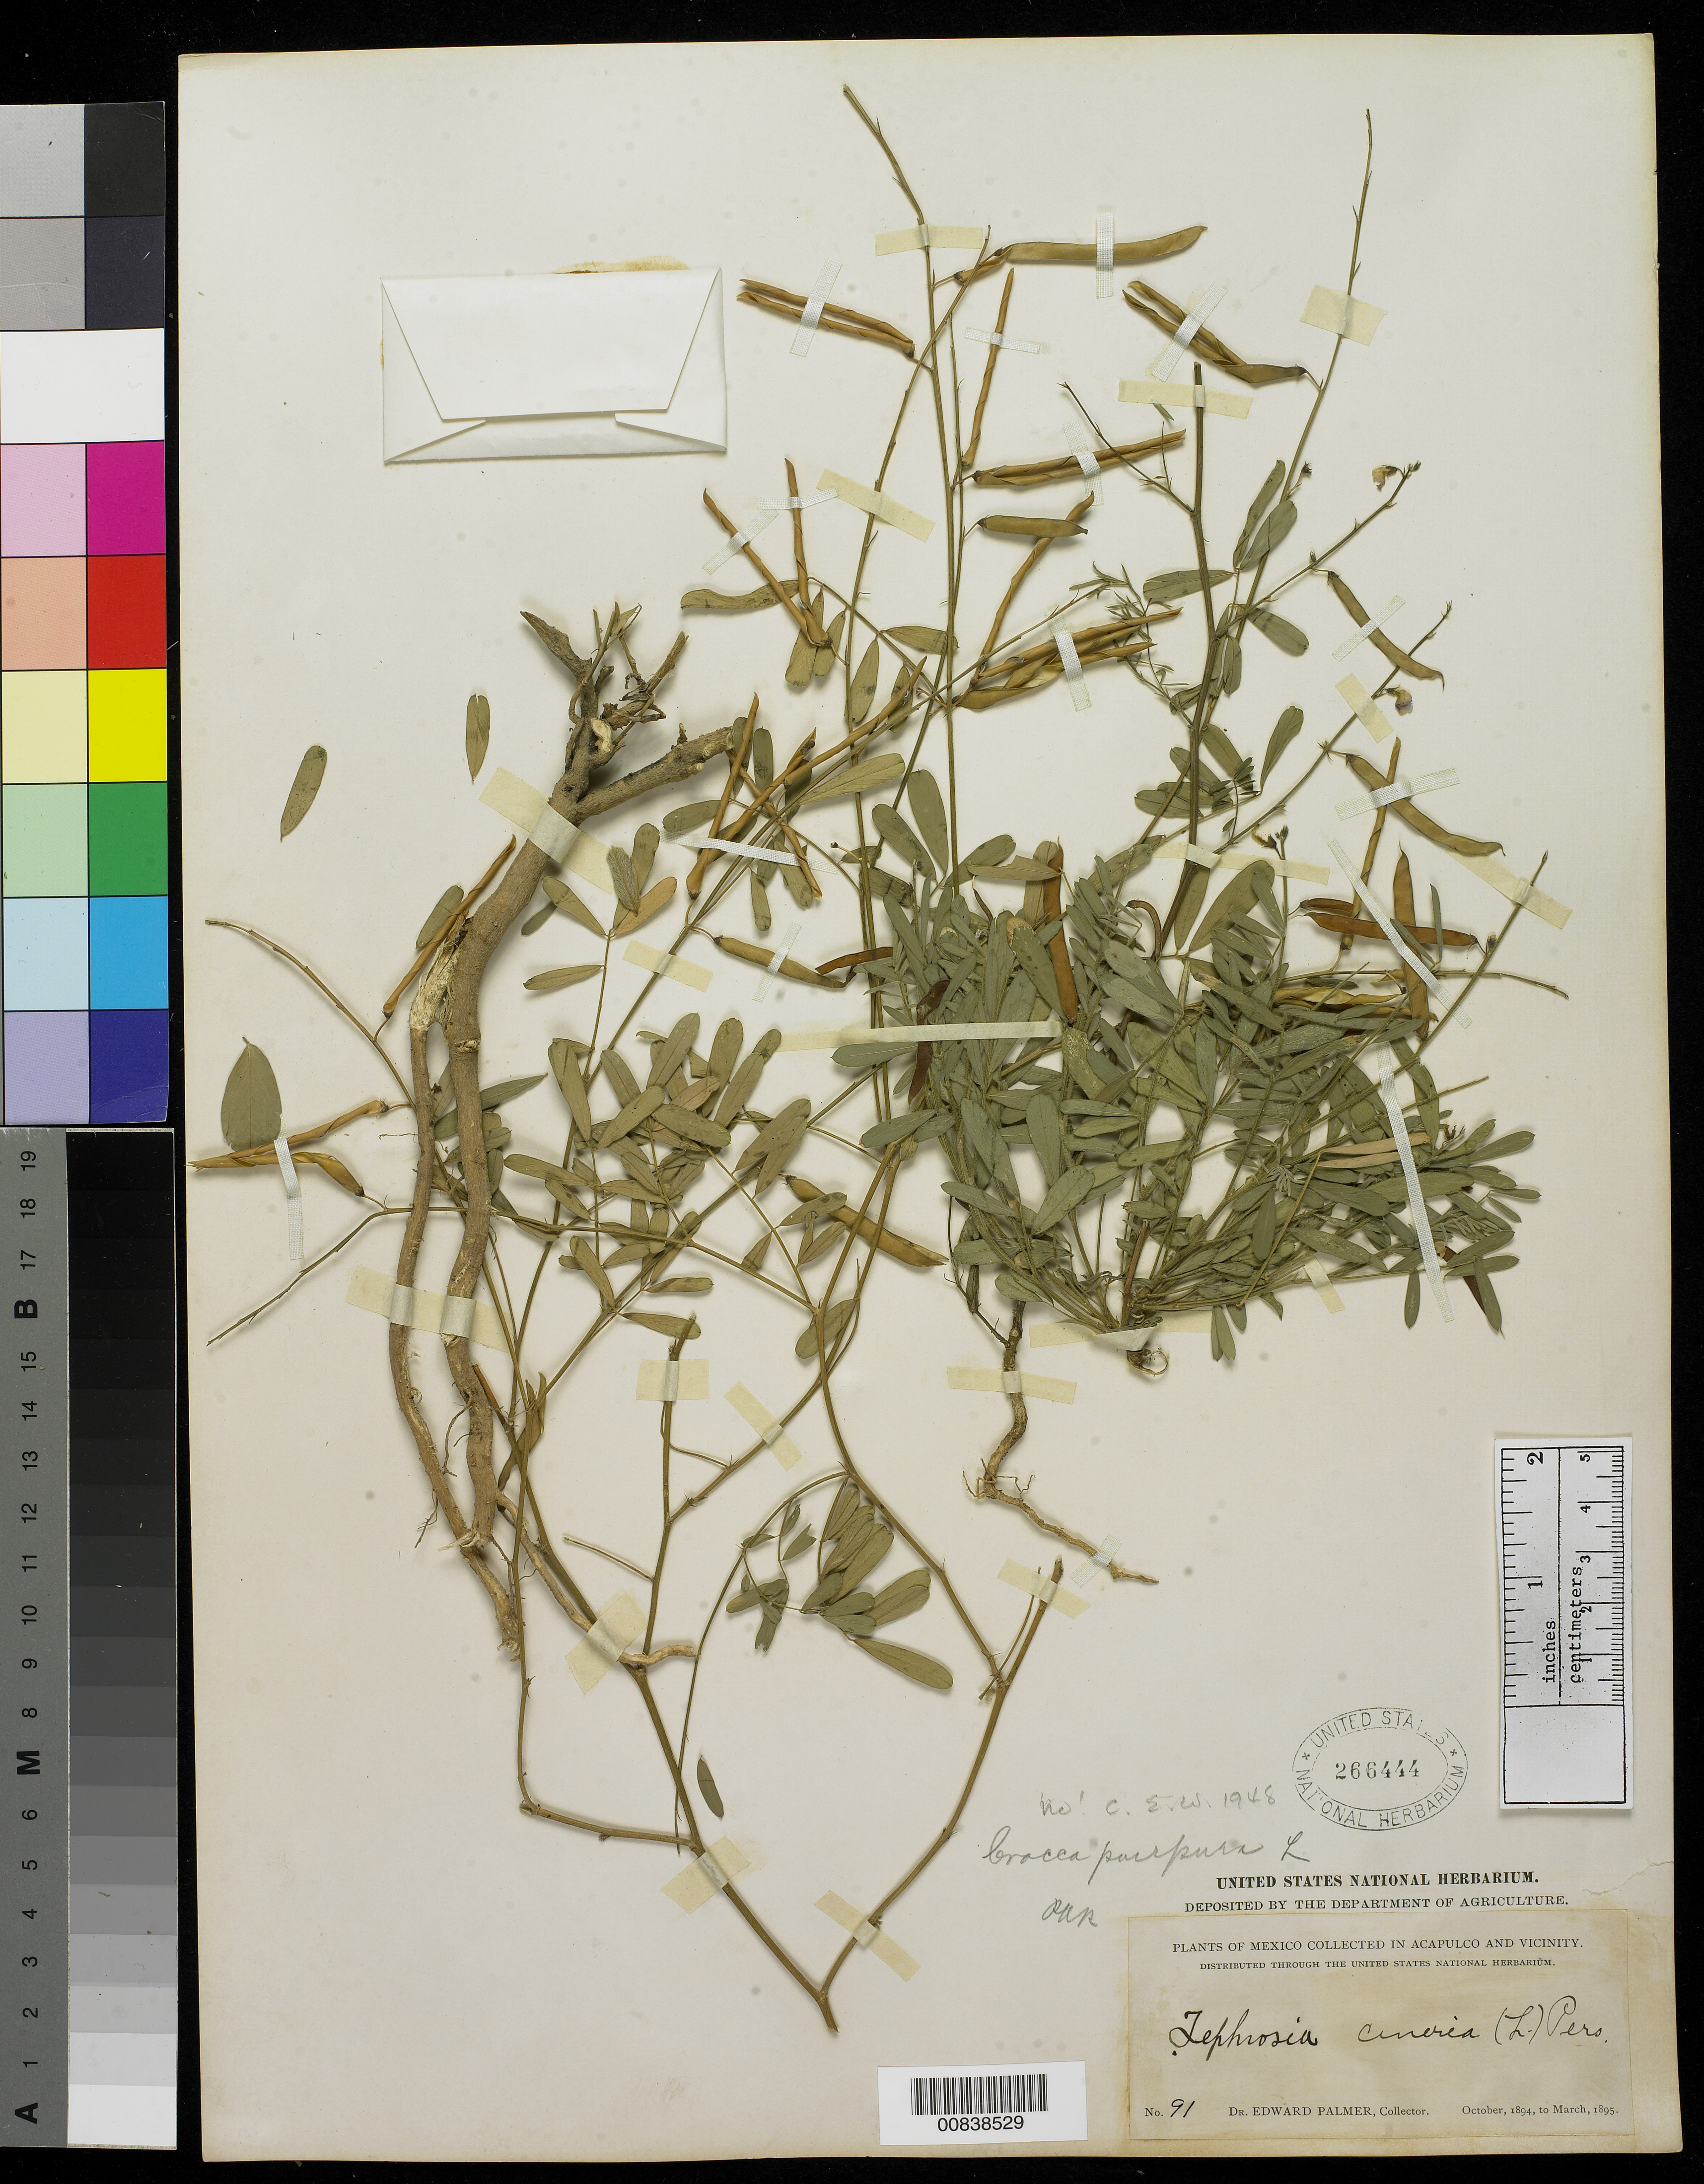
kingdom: Plantae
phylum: Tracheophyta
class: Magnoliopsida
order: Fabales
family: Fabaceae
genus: Tephrosia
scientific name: Tephrosia cinerea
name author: (L.) Pers.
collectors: E. Palmer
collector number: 91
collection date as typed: Oct 1894 to -- Mar 1895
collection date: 1894-10/1895-03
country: Mexico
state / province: Guerrero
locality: Acapulco, Guerrero and vicinity.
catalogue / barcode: US 266444